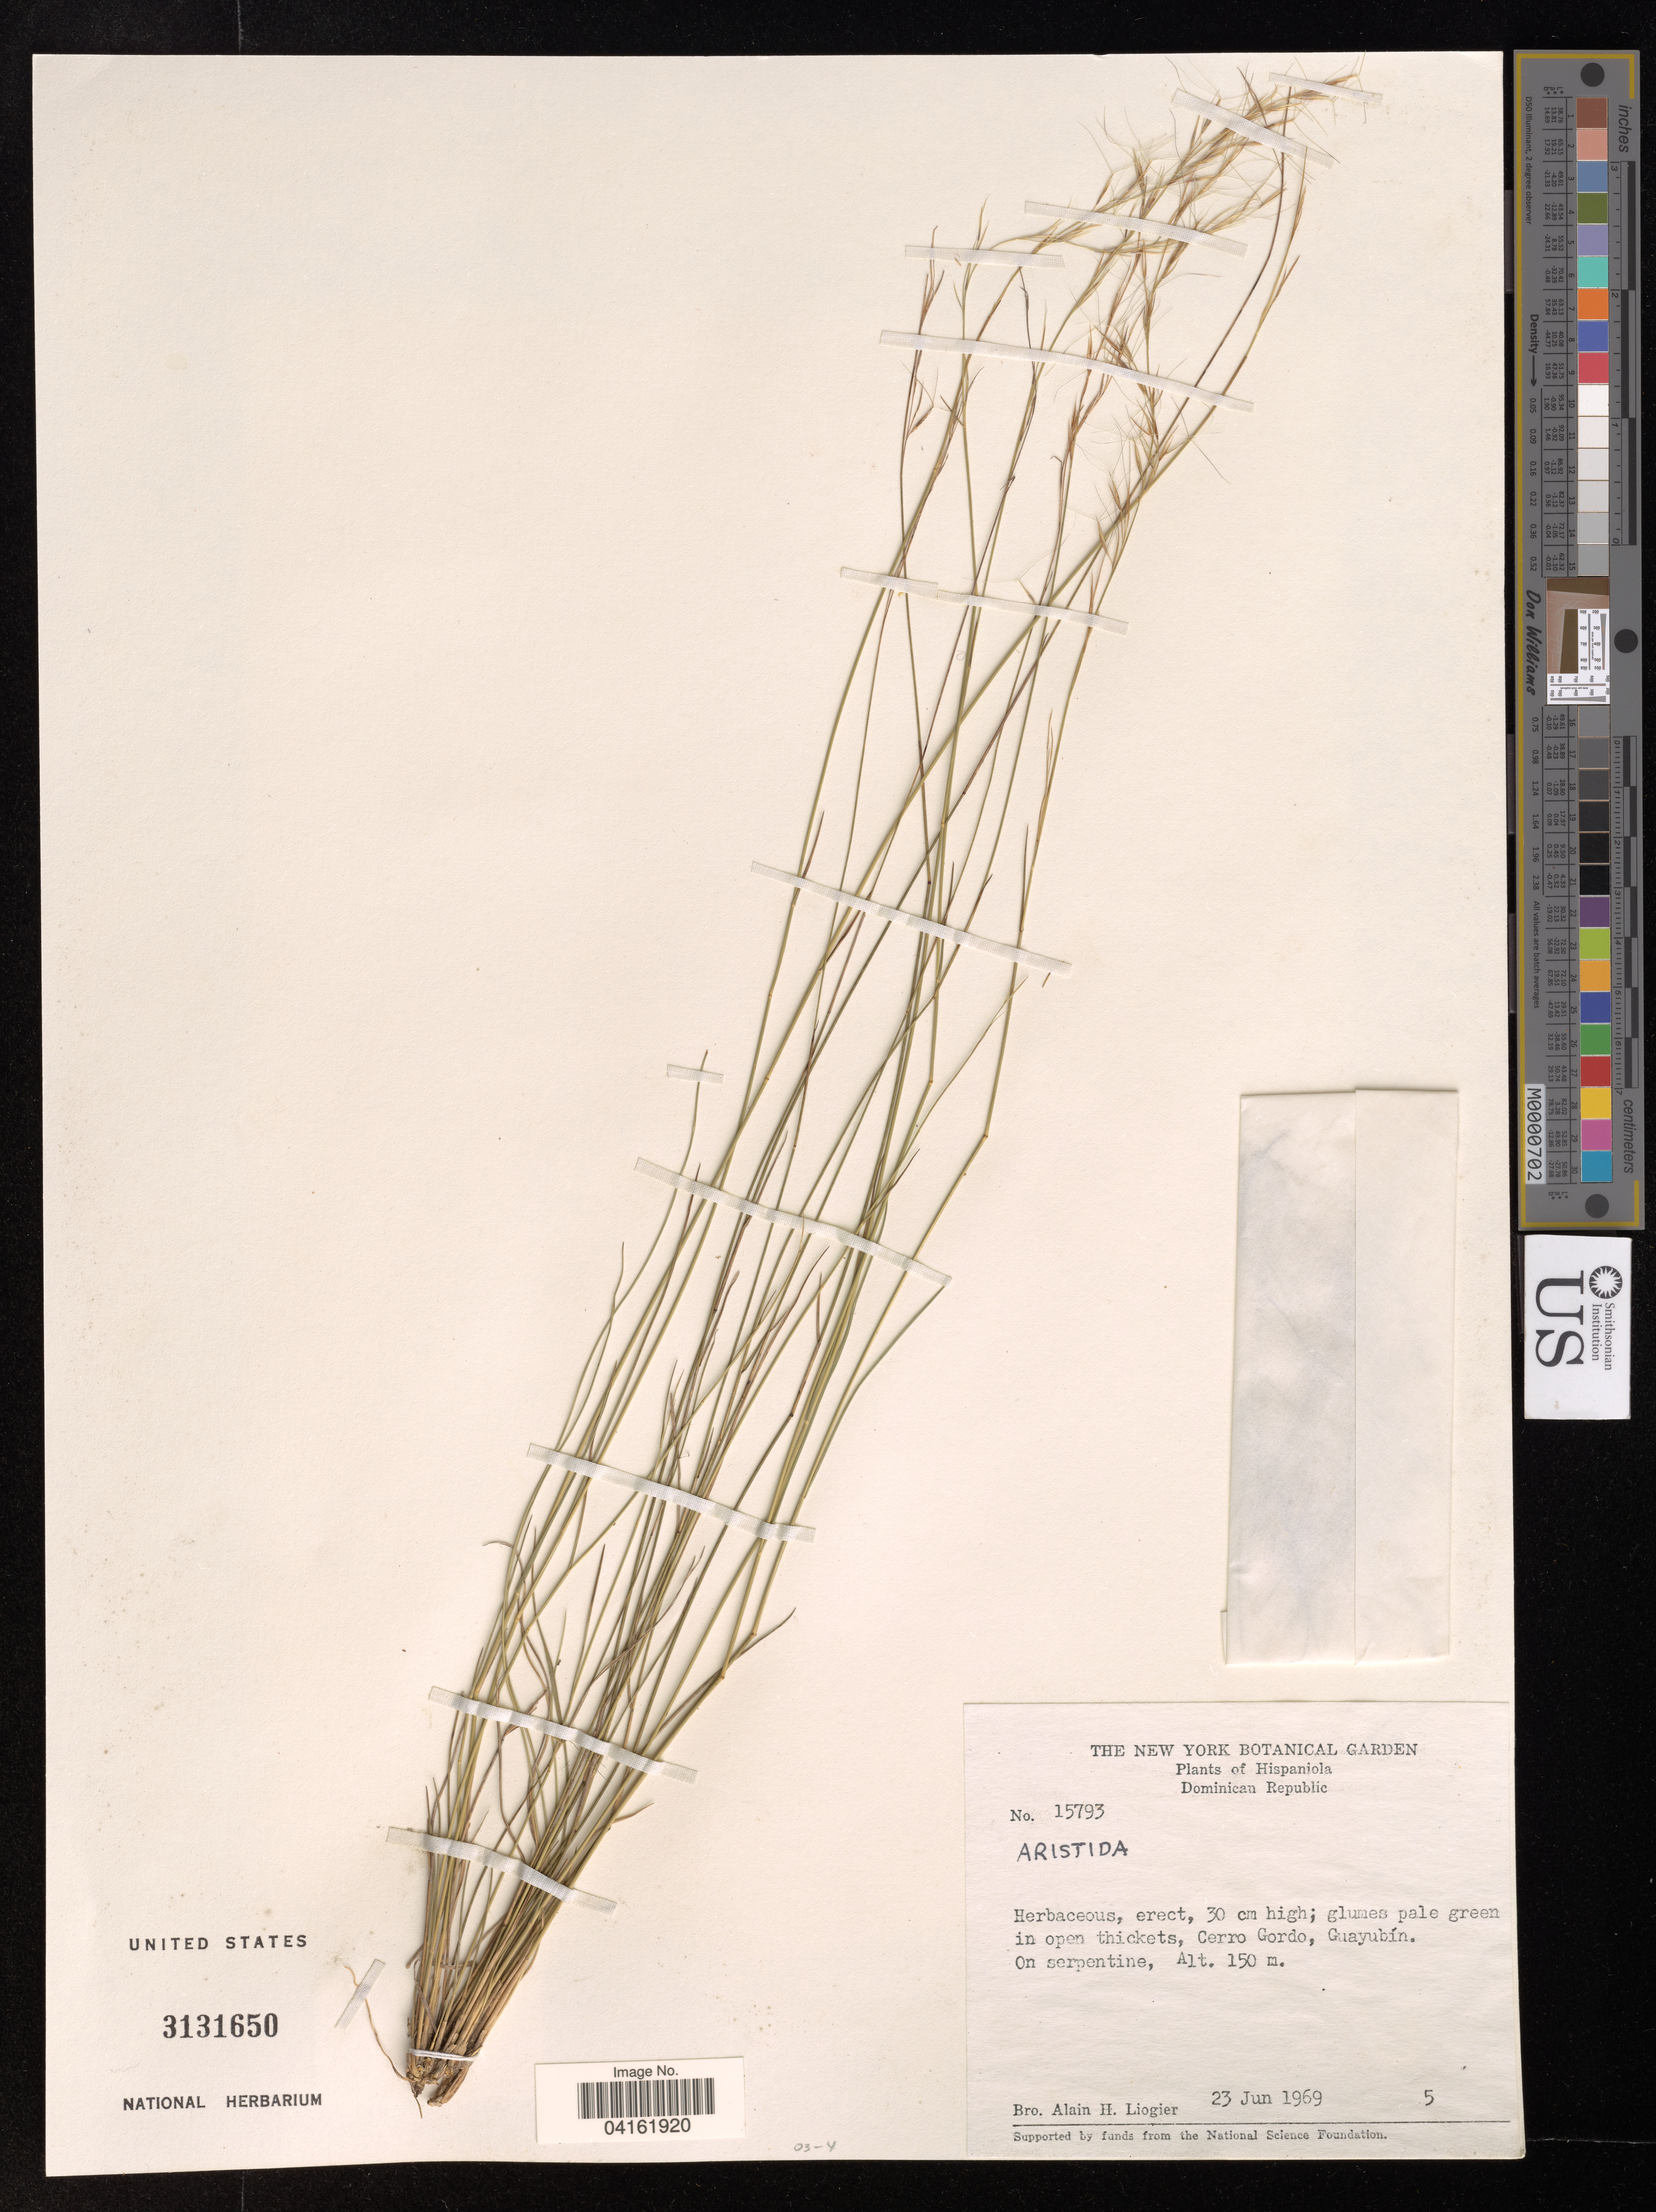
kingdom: Plantae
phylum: Tracheophyta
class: Liliopsida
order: Poales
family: Poaceae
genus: Aristida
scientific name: Aristida sp.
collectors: A. H. Liogier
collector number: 15793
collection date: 1969-06-23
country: Dominican Republic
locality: Hispaniola. Cerro Gordo, Guayubín.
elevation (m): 150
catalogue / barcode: US 3131650